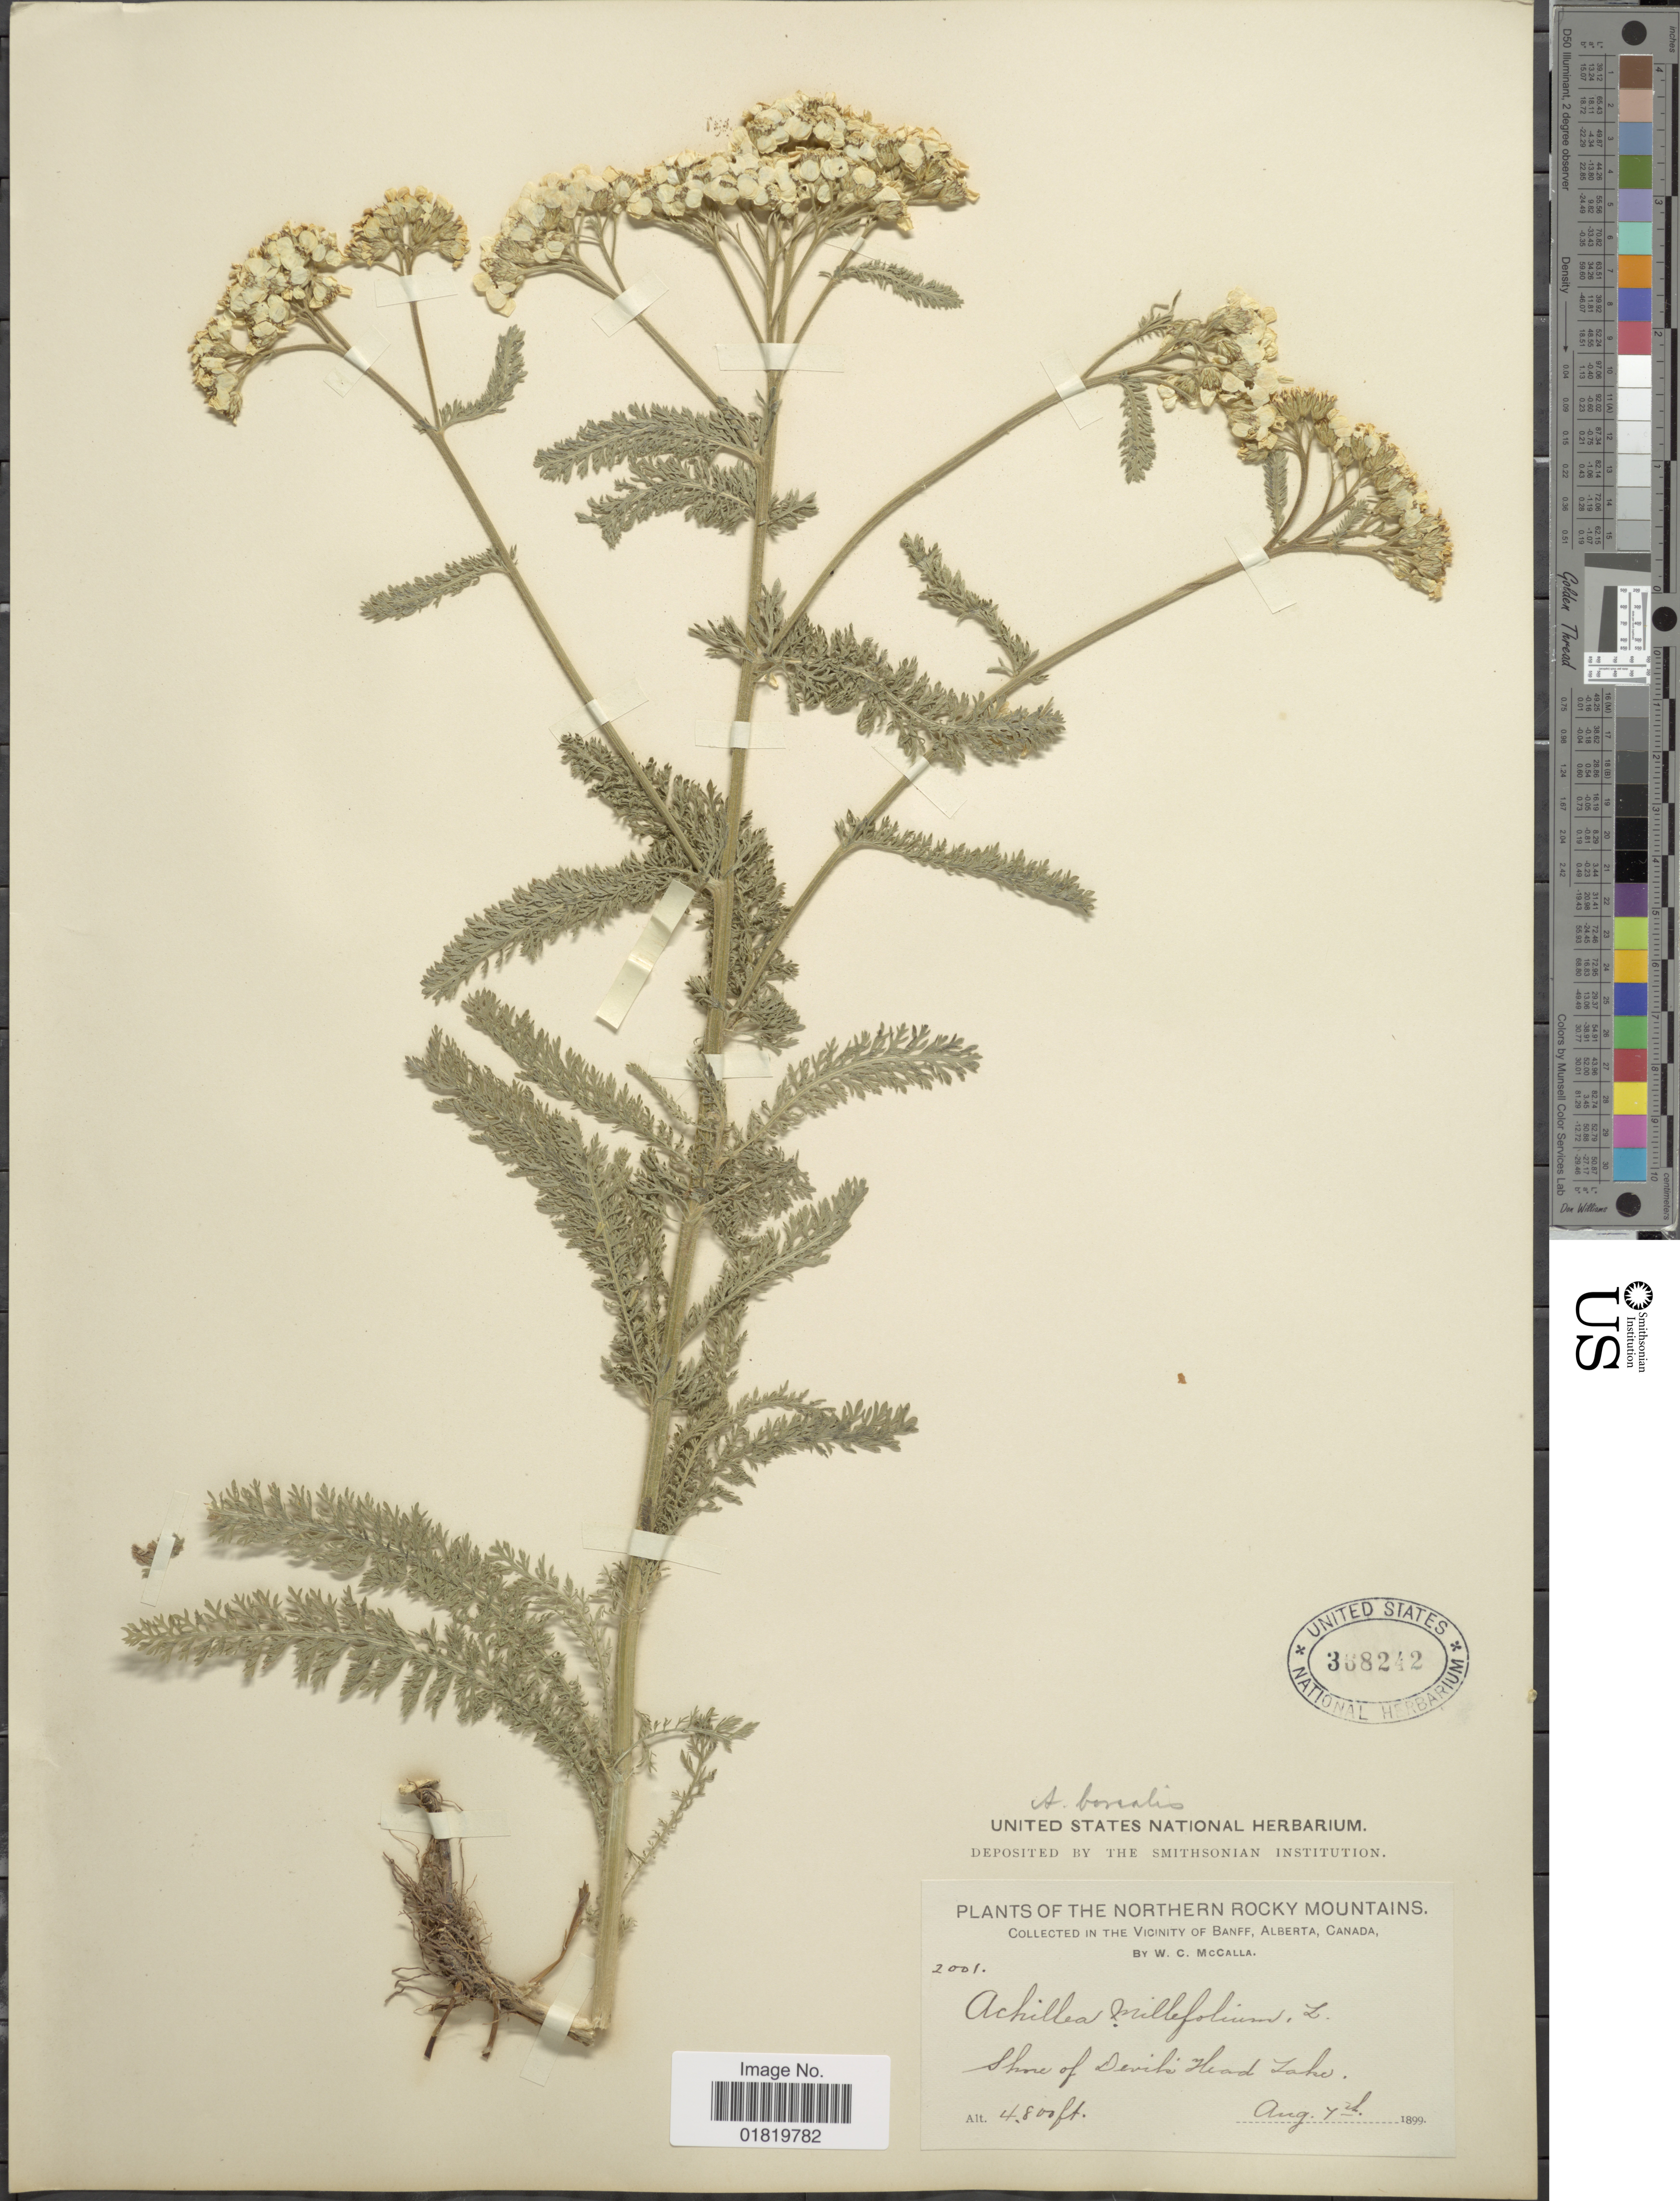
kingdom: Plantae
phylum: Tracheophyta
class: Magnoliopsida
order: Asterales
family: Asteraceae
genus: Achillea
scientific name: Achillea borealis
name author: Bong.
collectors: W. McCalla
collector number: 2001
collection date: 1899-08-07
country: Canada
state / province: Alberta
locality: Northern Rocky Mountains. In the Vicinity of Banff, Alberta, Canada. Shore of Devil's Head Lake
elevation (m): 1463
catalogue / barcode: US 358242